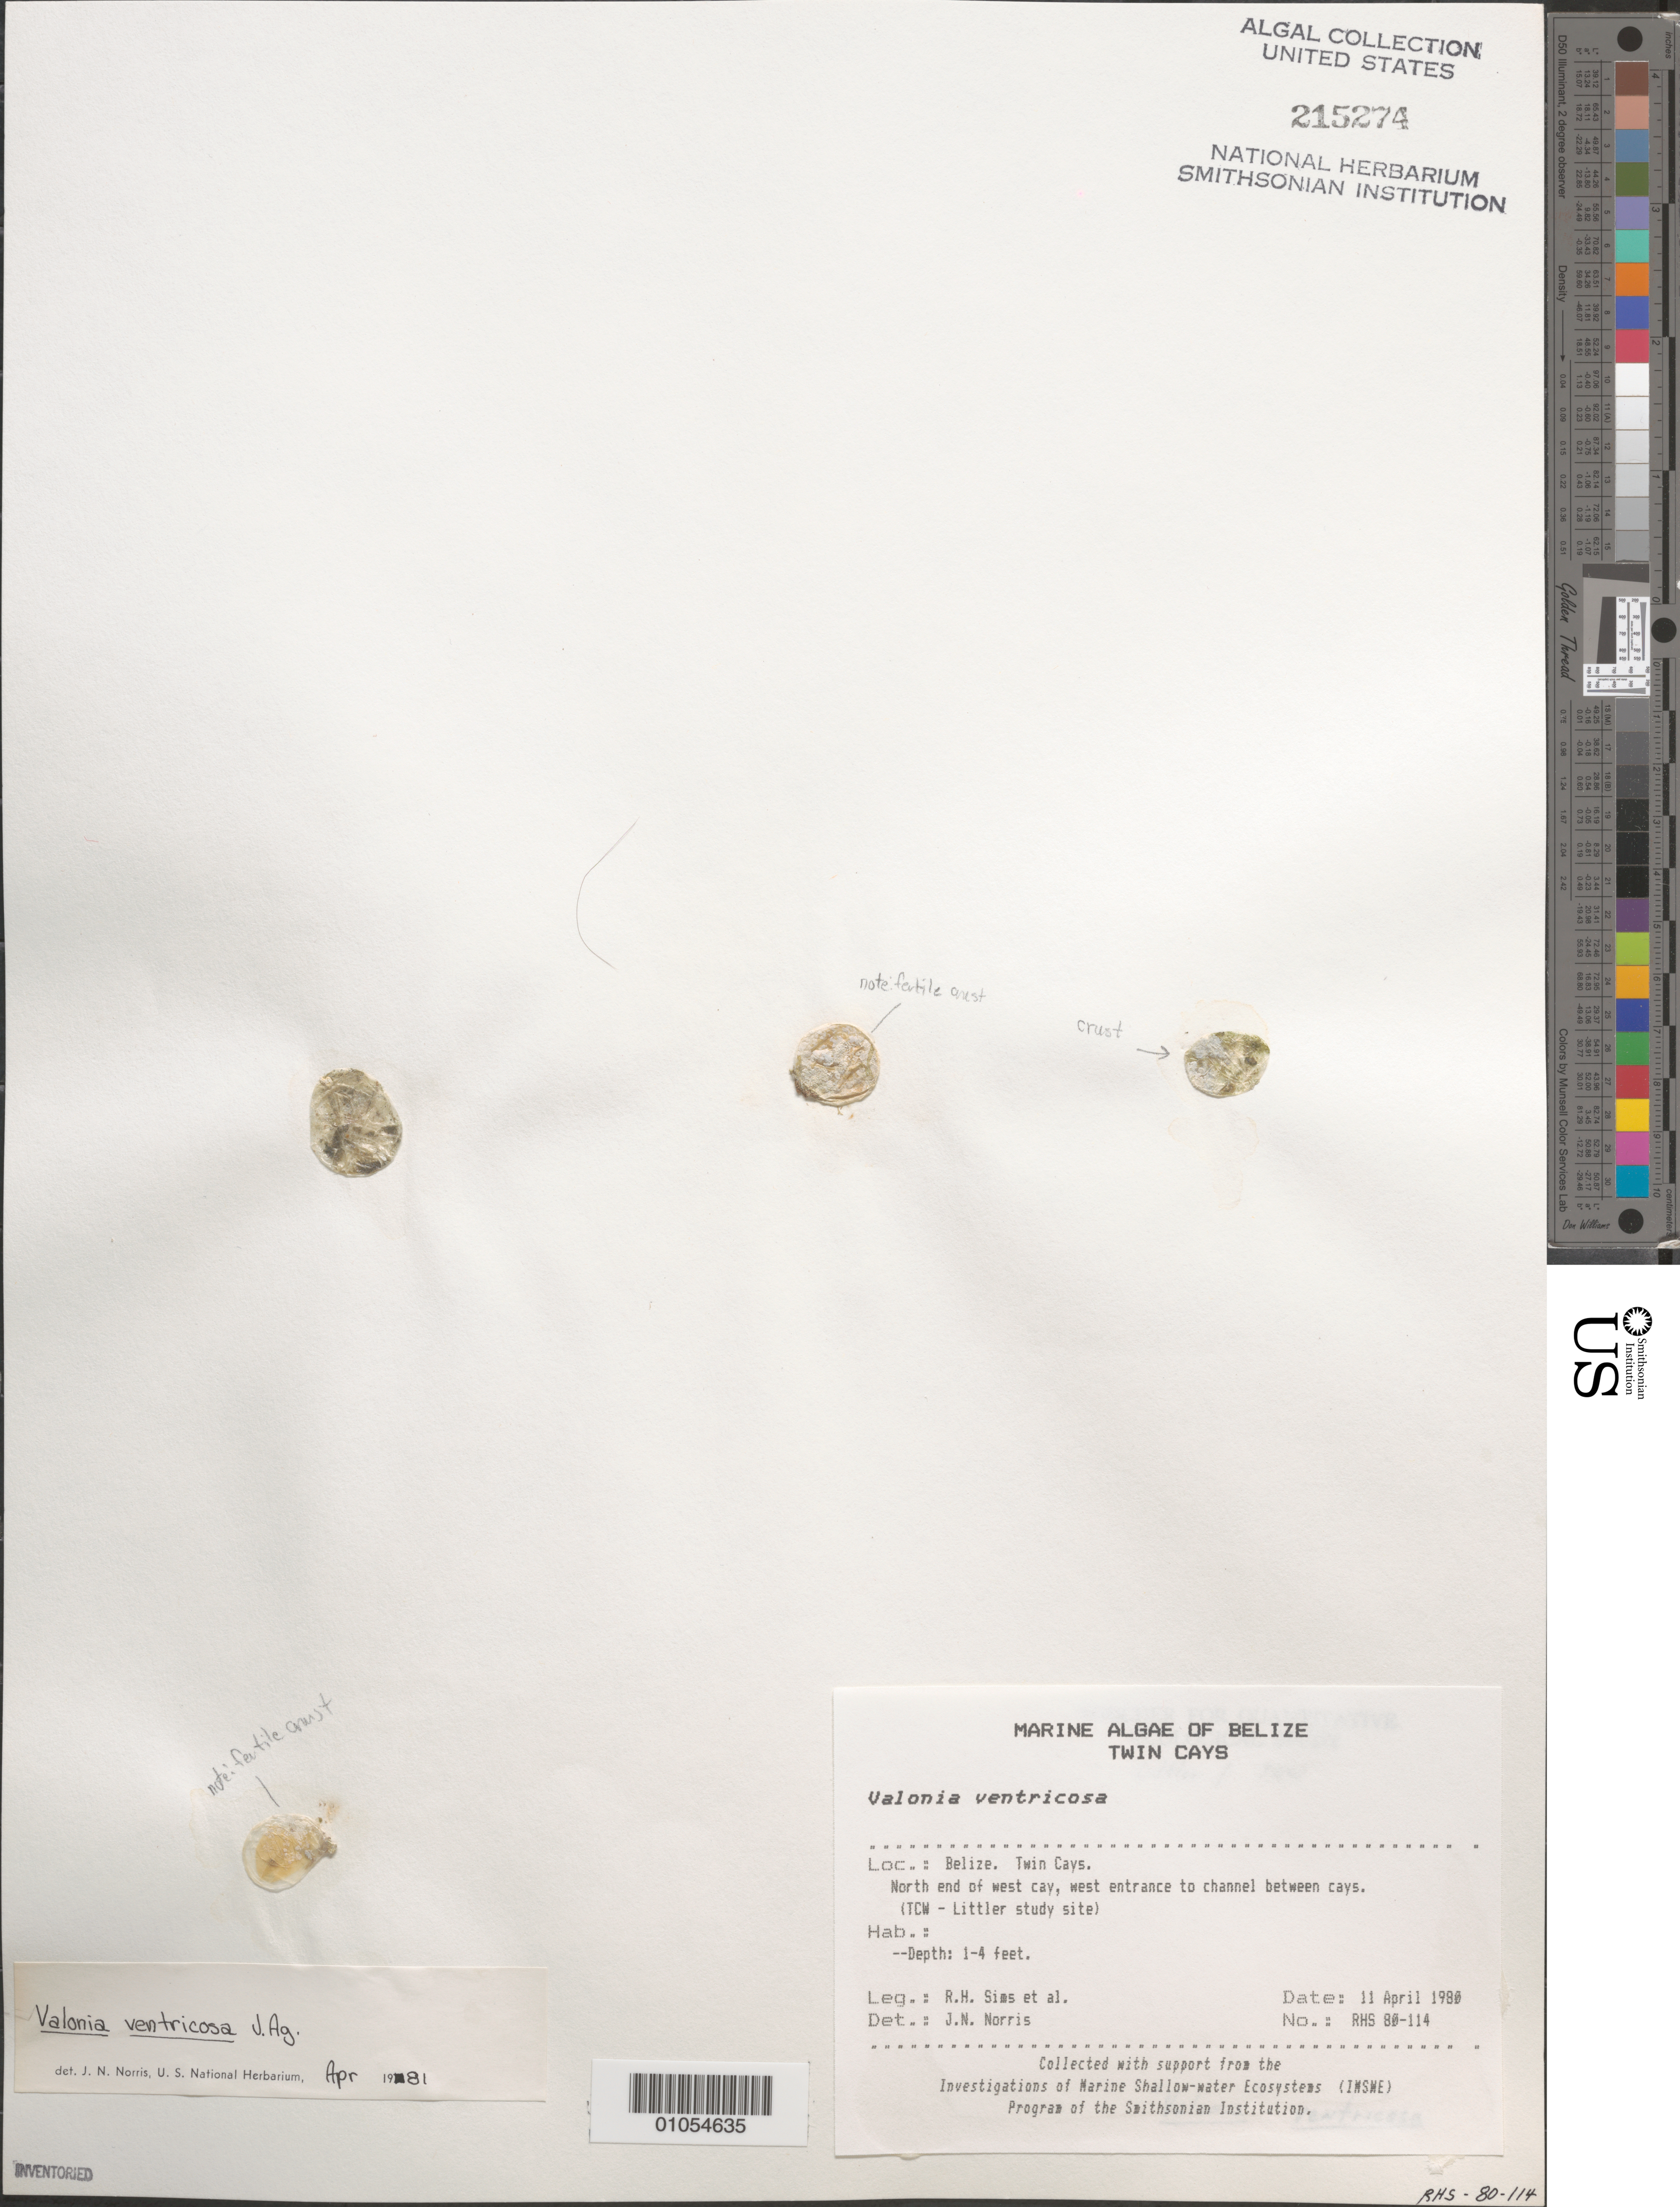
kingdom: Plantae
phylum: Chlorophyta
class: Ulvophyceae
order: Siphonocladales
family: Valoniaceae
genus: Valonia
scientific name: Valonia ventricosa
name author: J. Agardh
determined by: Norris, James N.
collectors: R. H. Sims & et al.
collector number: RHS 80-114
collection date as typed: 11 Apr 1980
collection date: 1980-04-11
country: Belize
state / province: Stann Creek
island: Twin Cays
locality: North end of west cay, west entrance to channel between Twin Cays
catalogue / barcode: US 215274